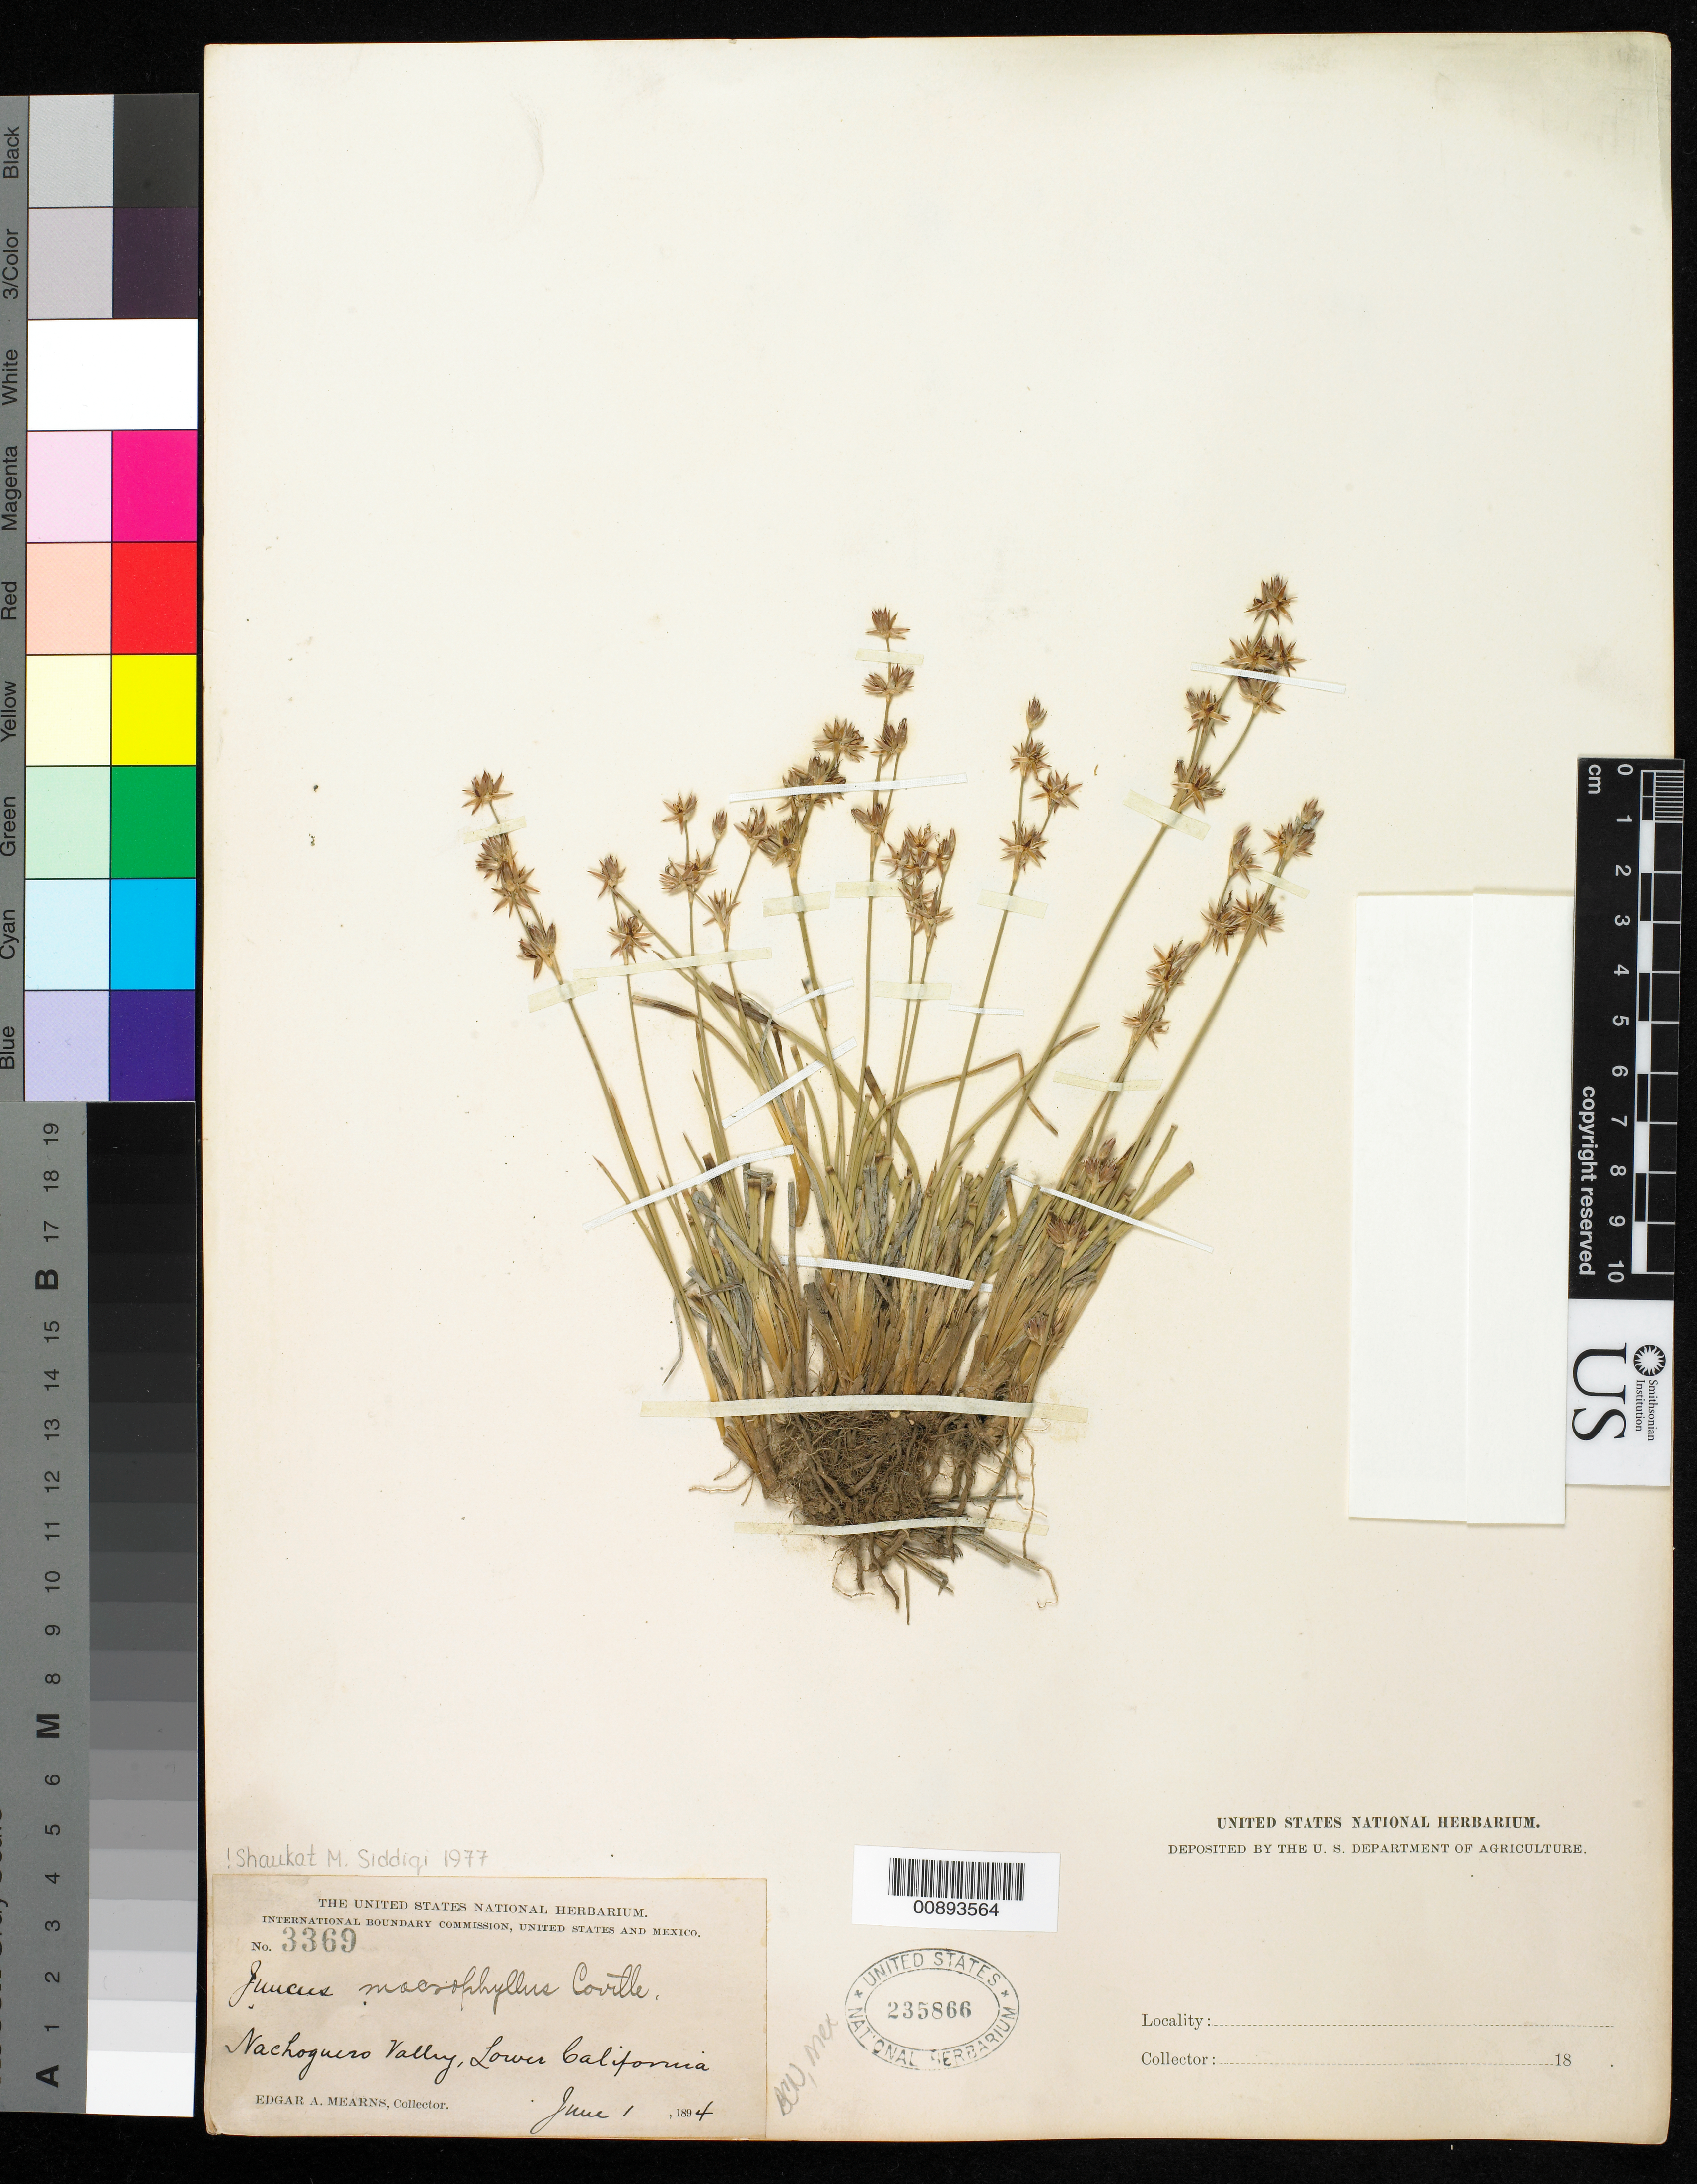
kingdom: Plantae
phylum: Tracheophyta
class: Liliopsida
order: Poales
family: Juncaceae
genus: Juncus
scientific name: Juncus macrophyllus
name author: Coville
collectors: E. A. Mearns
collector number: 3369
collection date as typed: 01 Jun 1894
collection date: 1894-06-01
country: Mexico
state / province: Baja California Norte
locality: Nachoguero Valley, Baja California.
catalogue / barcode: US 235866